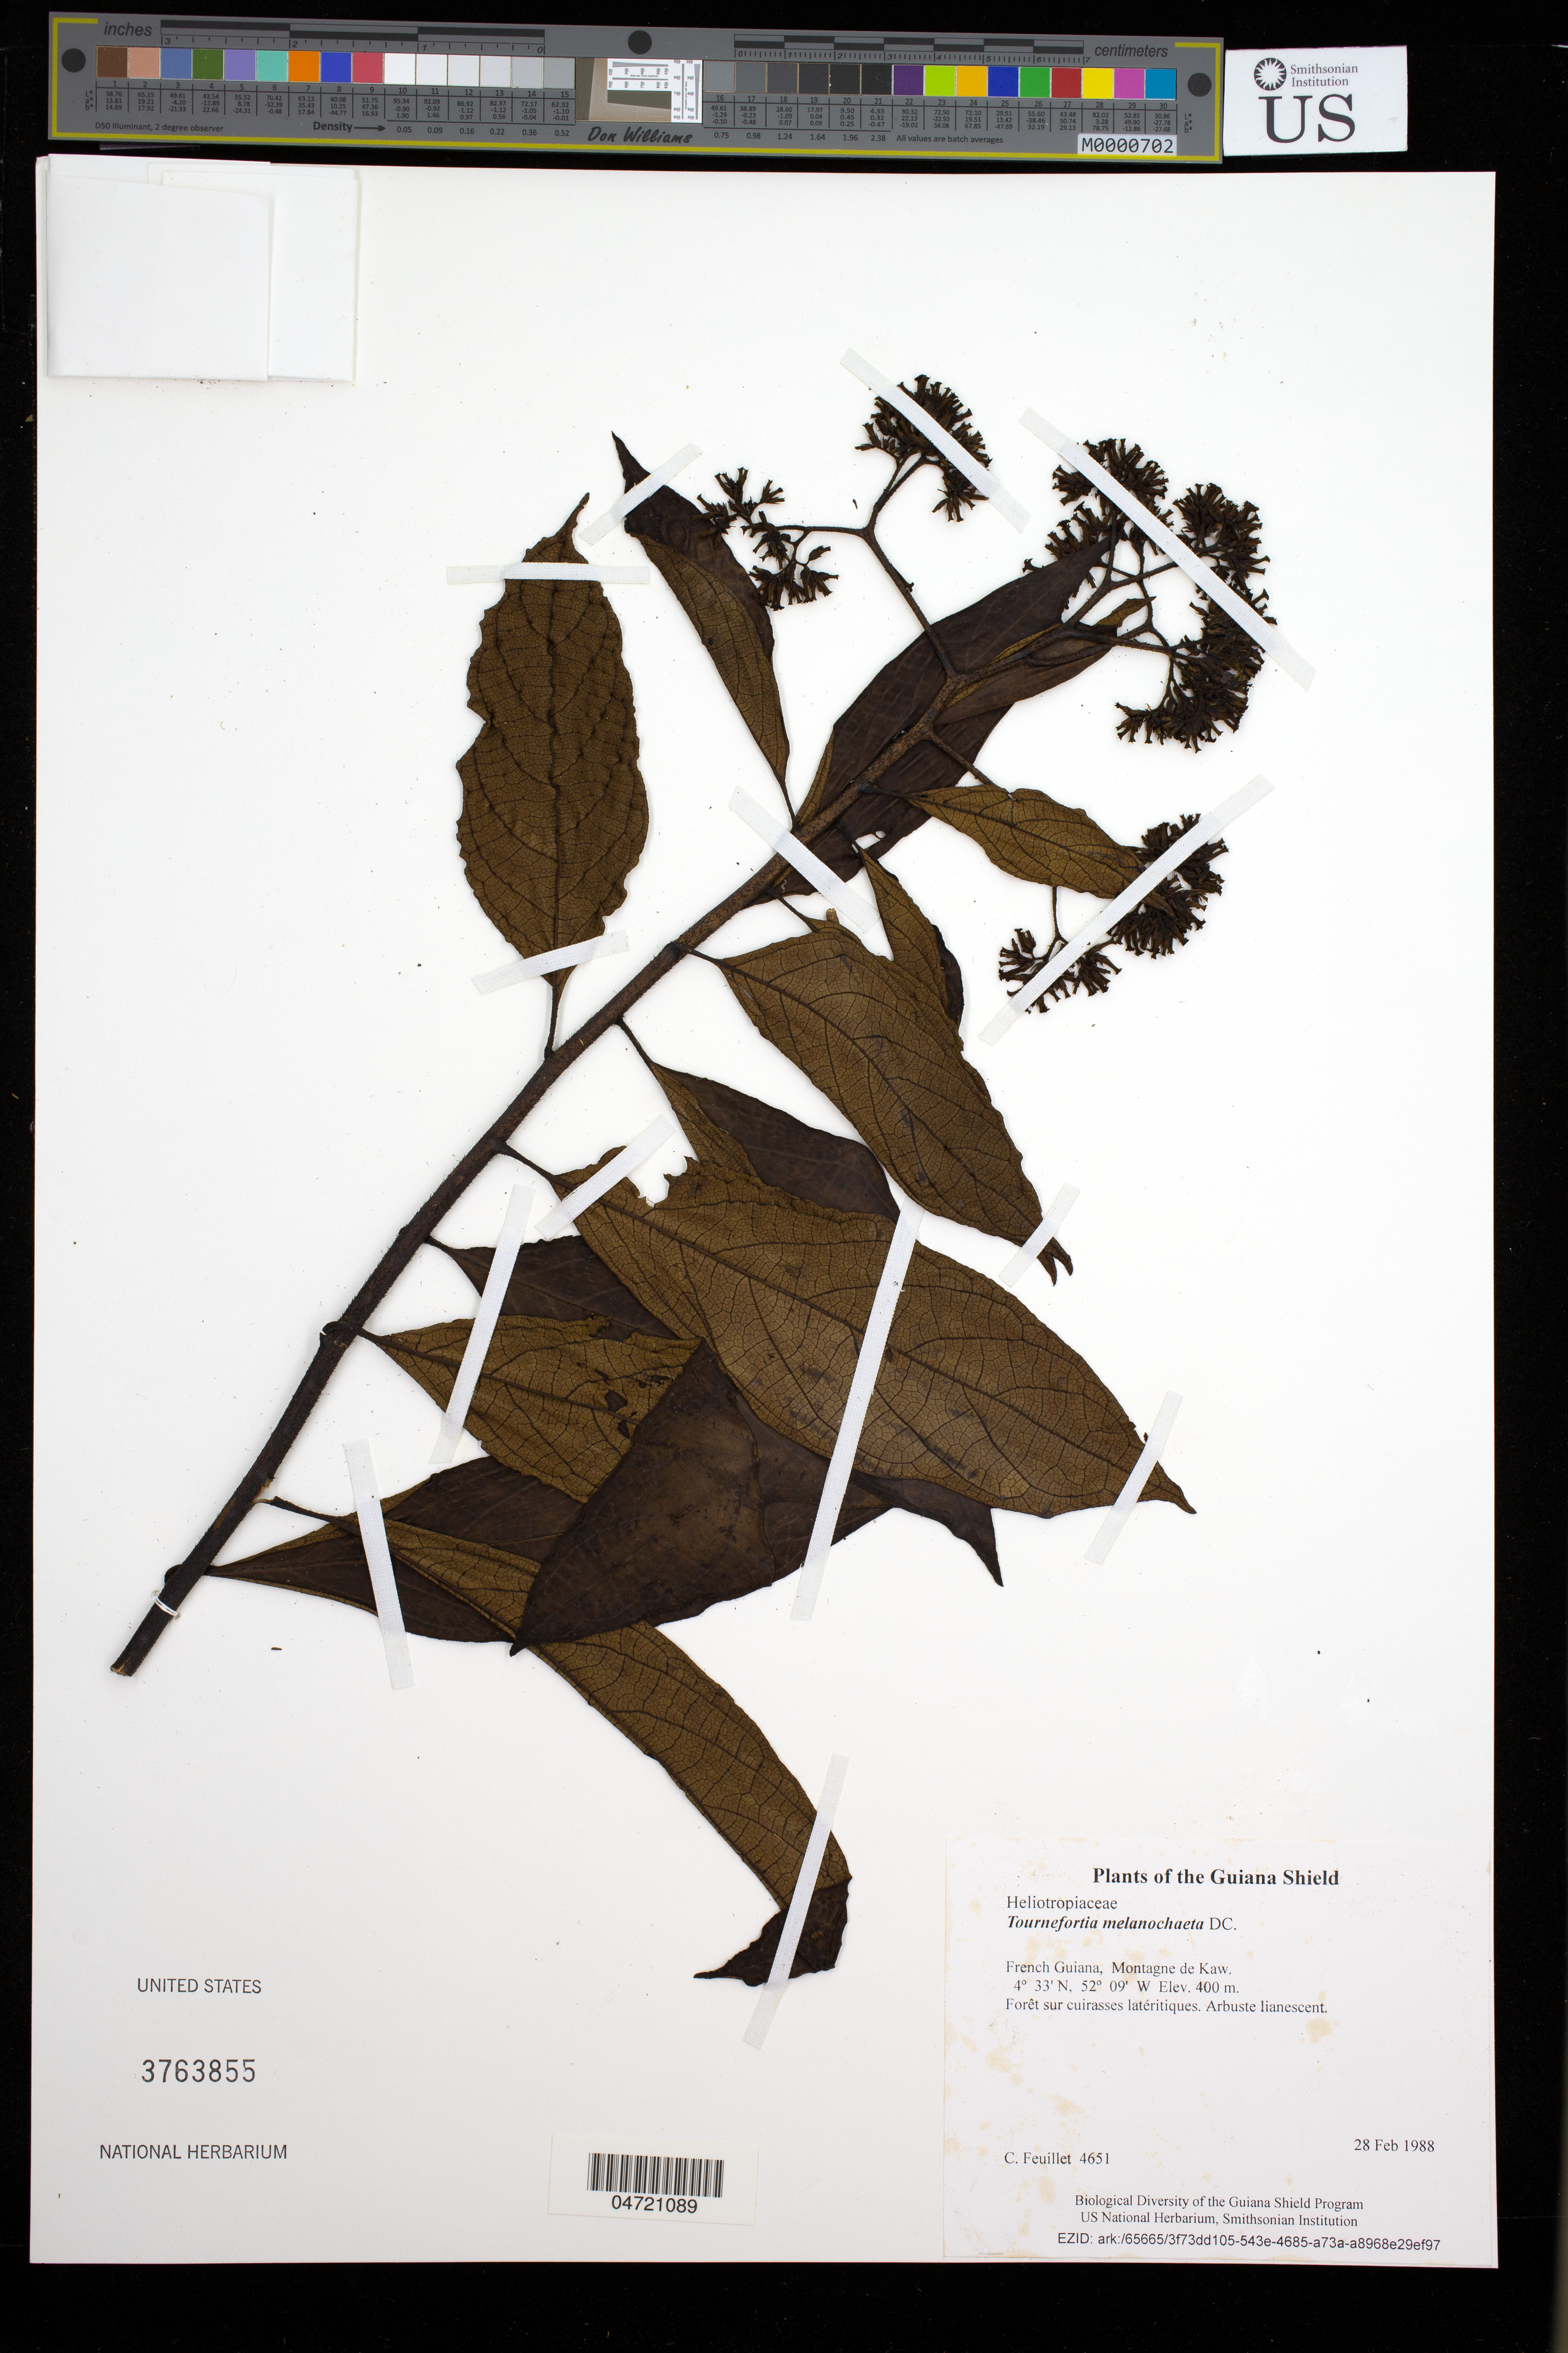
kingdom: Plantae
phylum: Tracheophyta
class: Magnoliopsida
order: Boraginales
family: Heliotropiaceae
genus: Tournefortia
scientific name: Tournefortia melanochaeta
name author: DC.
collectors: C. Feuillet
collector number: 4651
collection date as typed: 28 Feb 1988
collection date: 1988-02-28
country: French Guiana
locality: Montagne de Kaw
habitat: Forêt sur cuirasses latéritiques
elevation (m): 400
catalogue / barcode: US 3763855